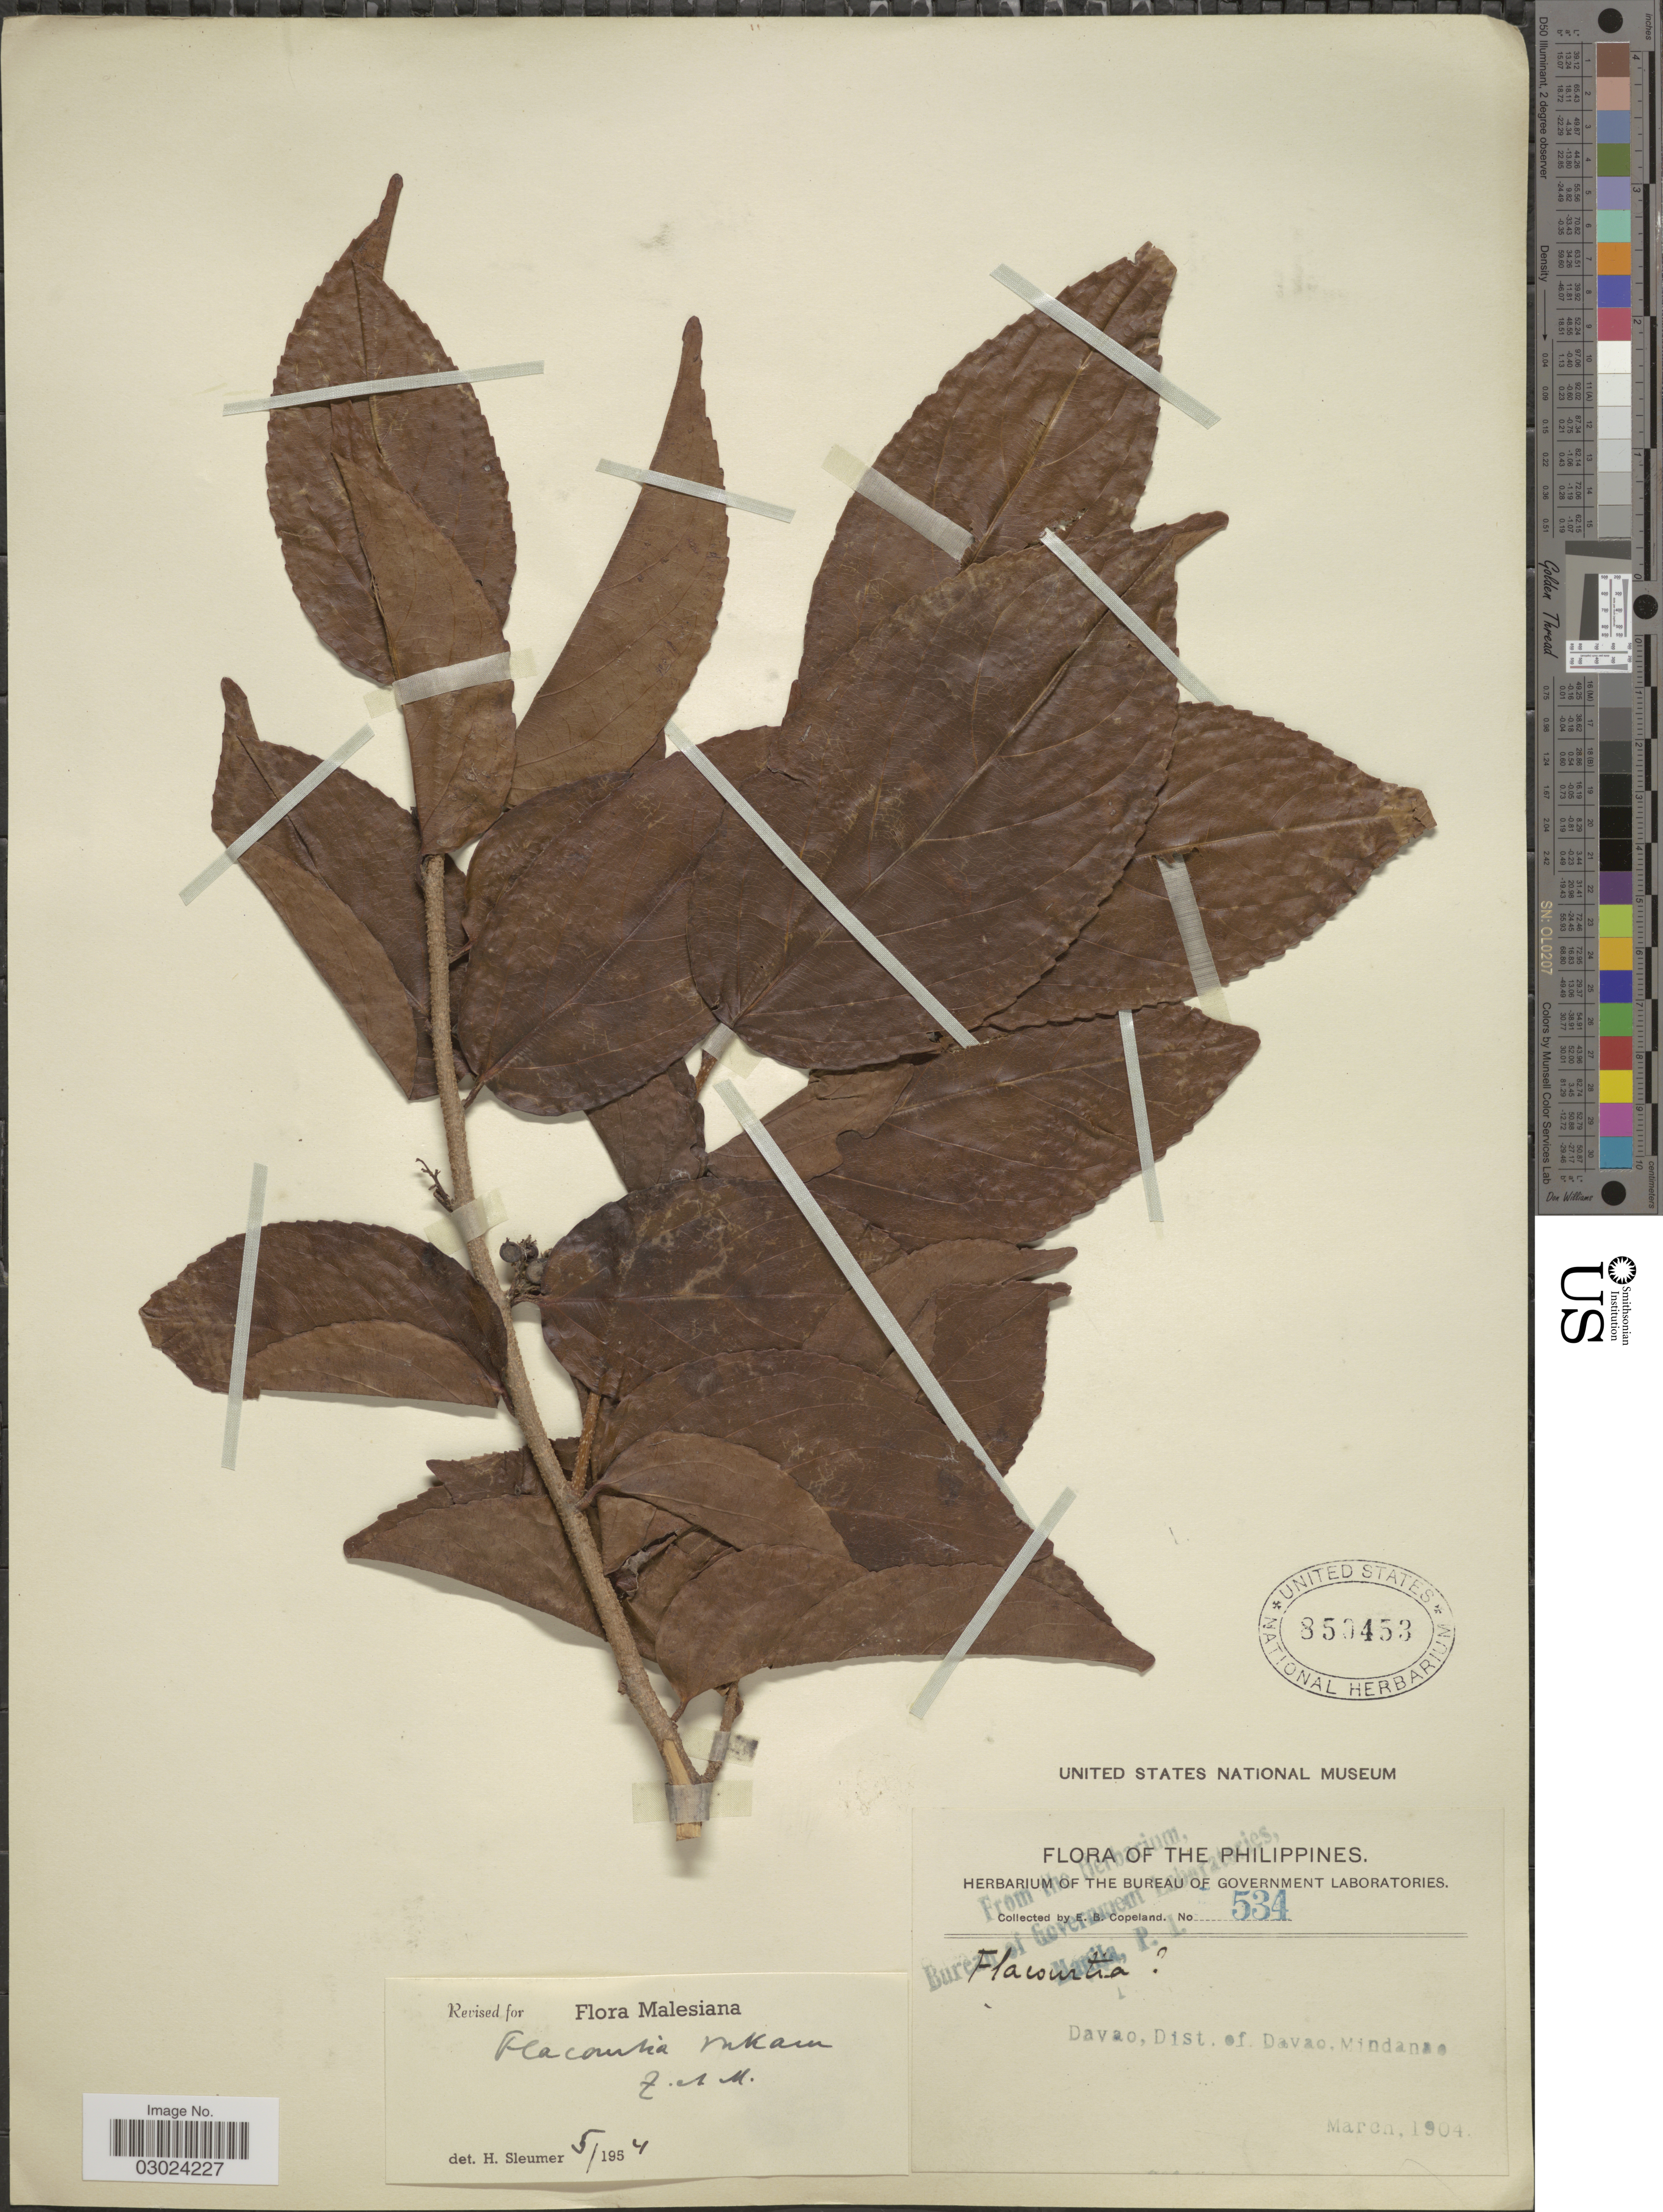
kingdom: Plantae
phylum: Tracheophyta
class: Magnoliopsida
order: Malpighiales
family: Salicaceae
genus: Flacourtia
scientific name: Flacourtia rukam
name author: Zoll. & Moritzi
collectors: E. B. Copeland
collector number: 534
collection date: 1904-03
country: Philippines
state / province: Davao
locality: Davao, Dist. of Davao, Mindanao.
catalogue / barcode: US 850453